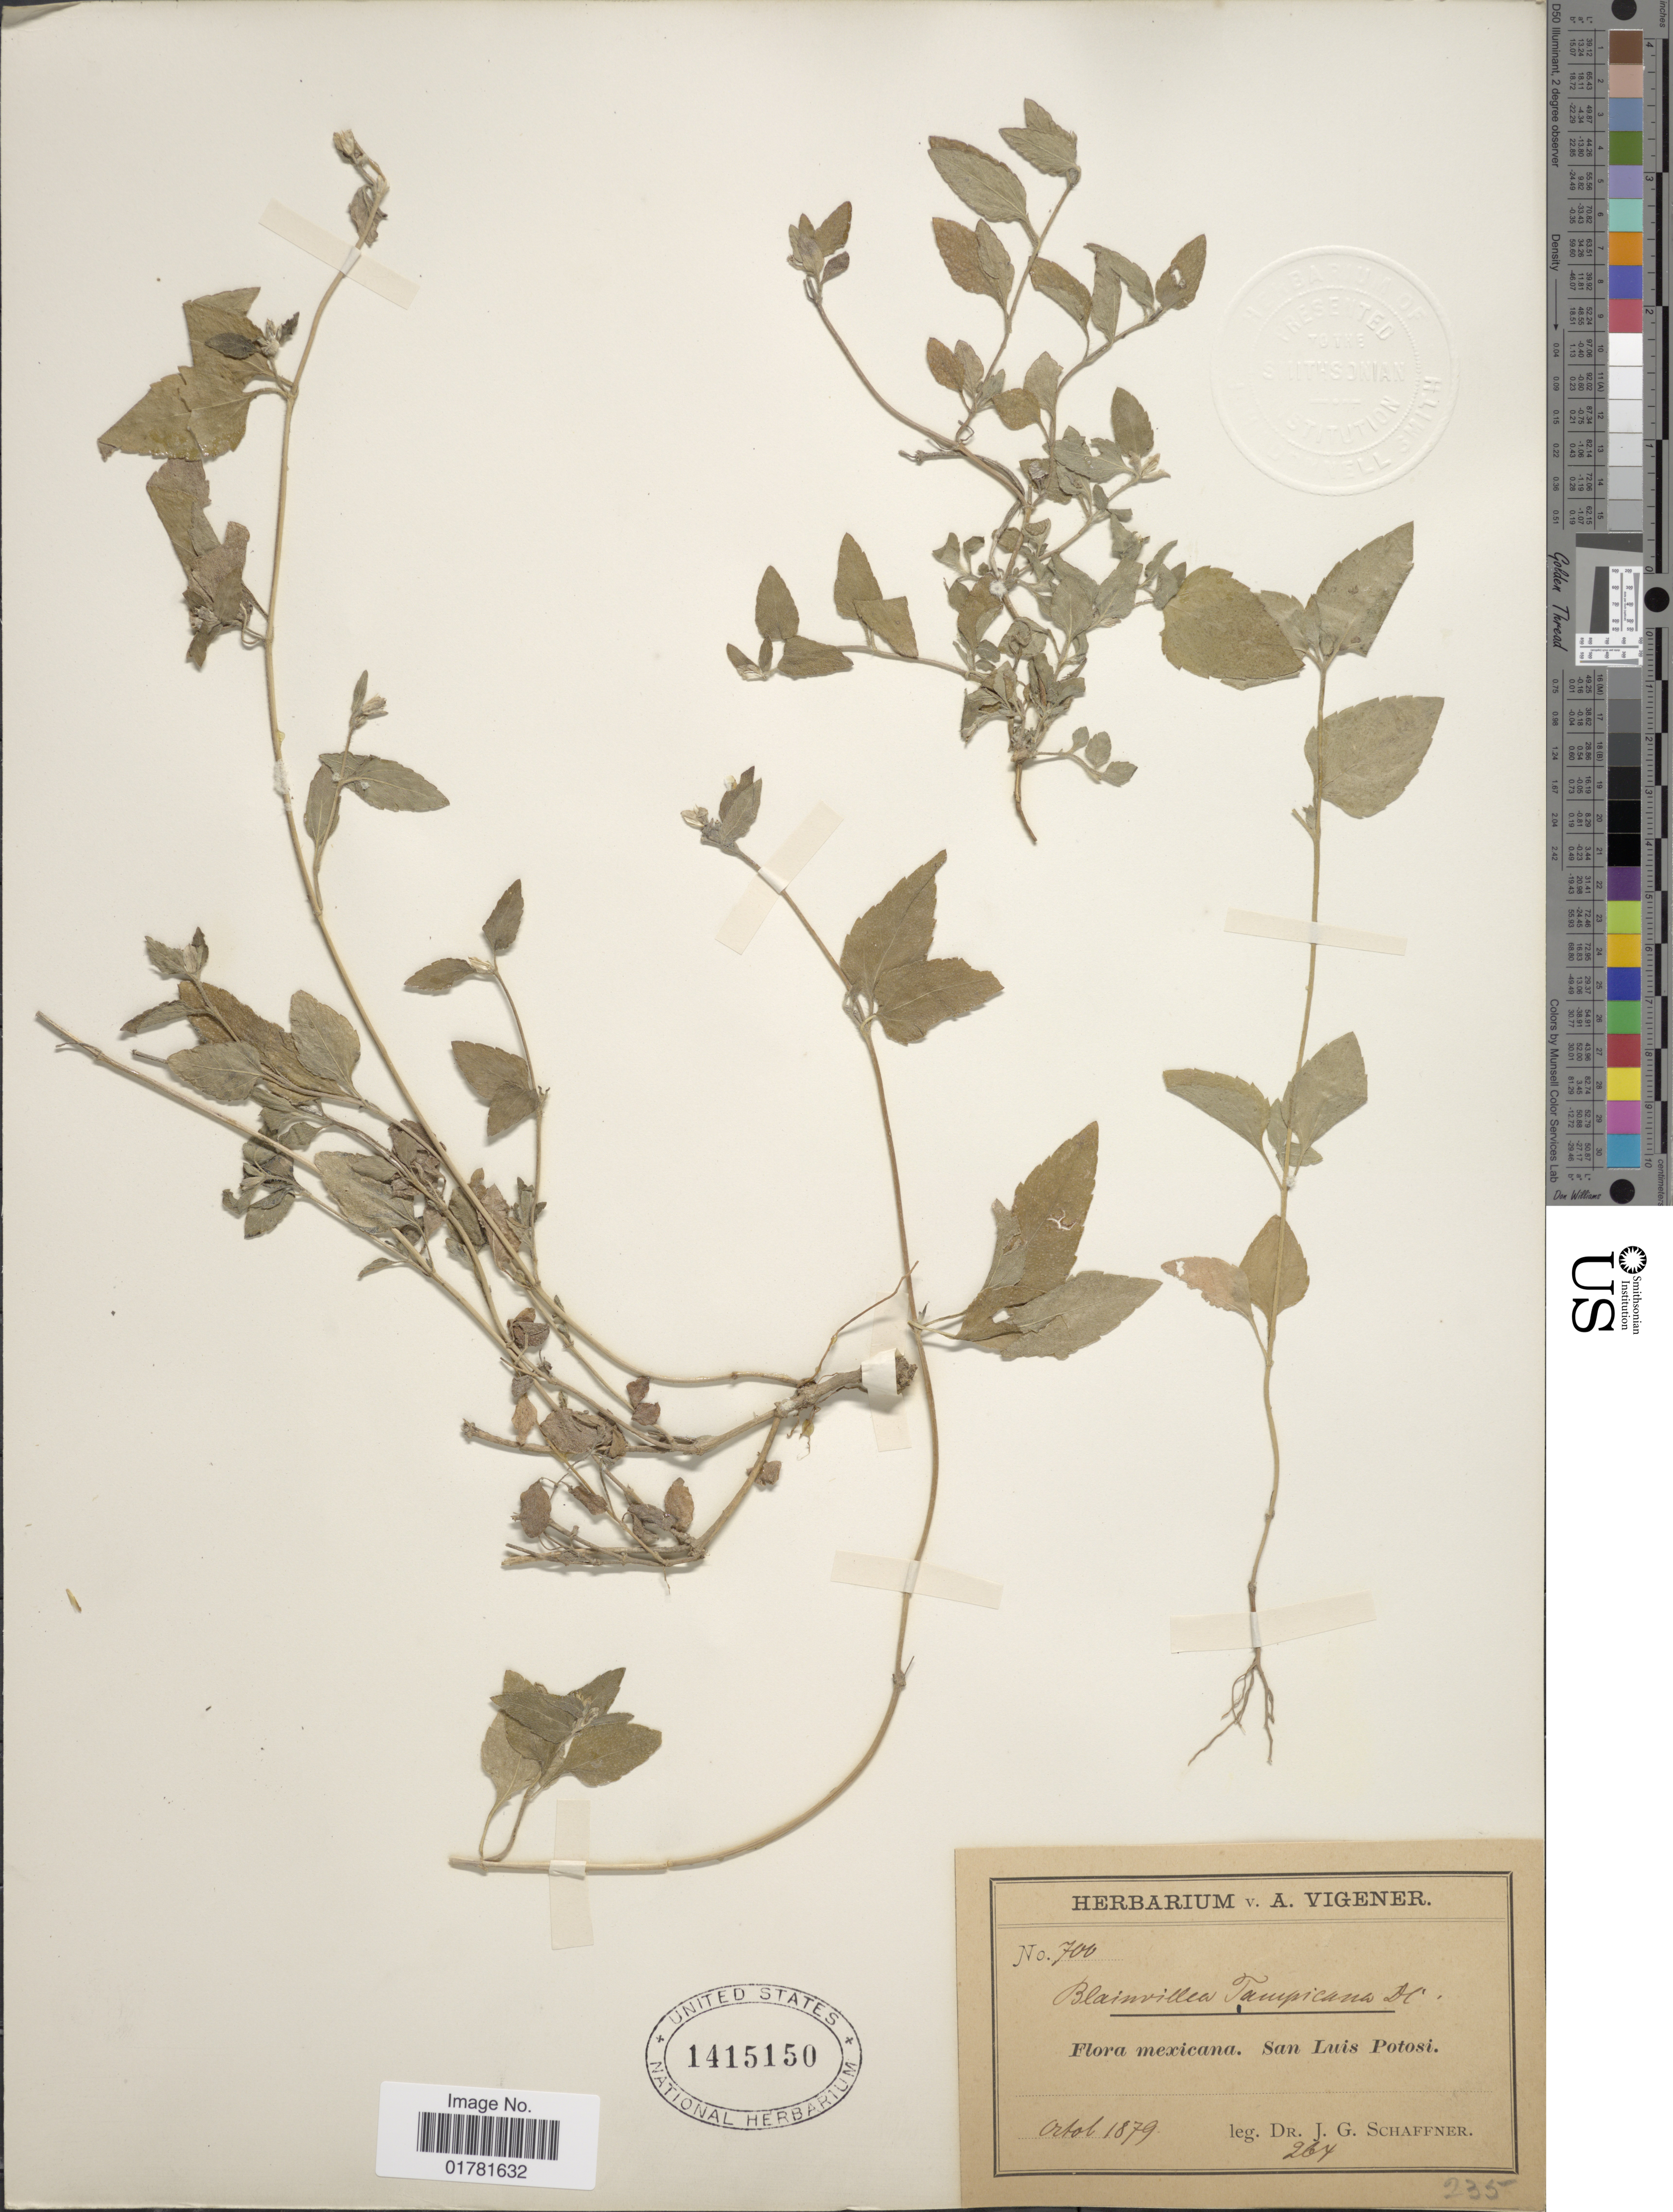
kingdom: Plantae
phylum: Tracheophyta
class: Magnoliopsida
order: Asterales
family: Asteraceae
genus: Calyptocarpus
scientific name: Calyptocarpus vialis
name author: Less.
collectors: J. G. Schaffner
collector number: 700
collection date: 1879-10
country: Mexico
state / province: San Luis Potosí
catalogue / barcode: US 1415150